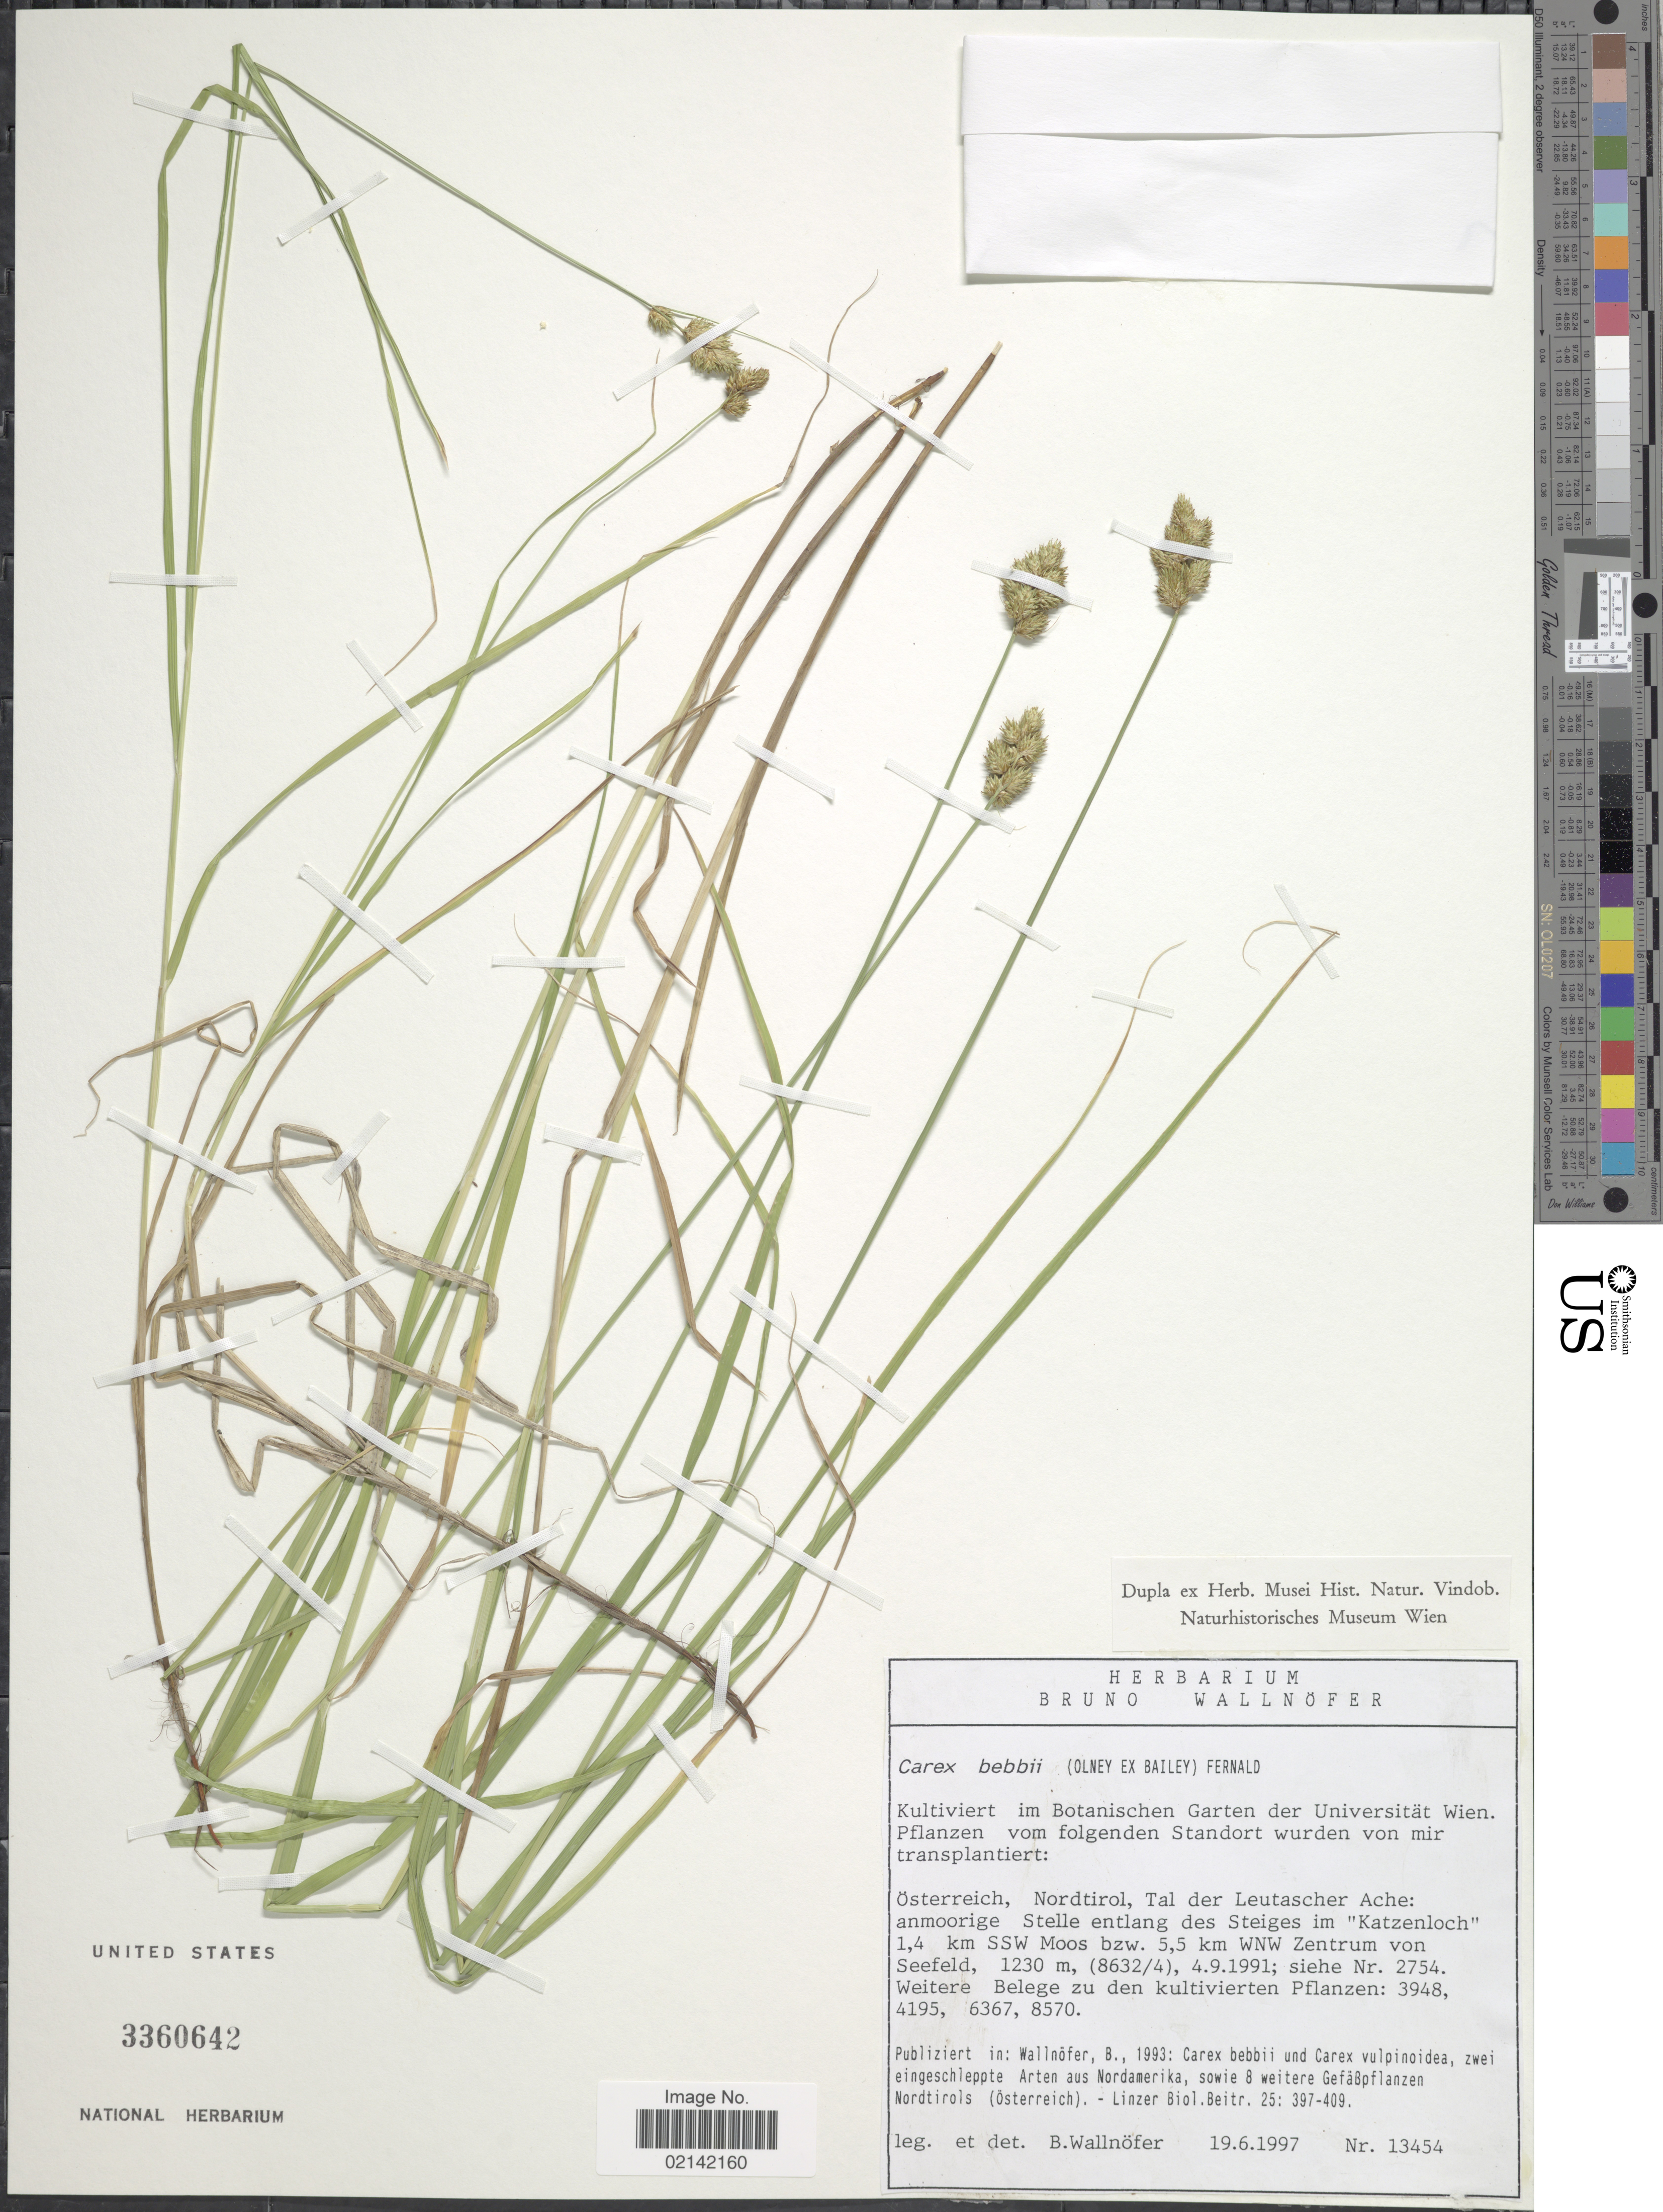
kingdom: Plantae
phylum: Tracheophyta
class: Liliopsida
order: Poales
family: Cyperaceae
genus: Carex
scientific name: Carex bebbii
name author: (L.H. Bailey) Olney ex Fernald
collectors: B. Wallnöfer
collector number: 13454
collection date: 1997-06-19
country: Austria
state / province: Wien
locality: Kultiviert im Botanischen Garten der Universitat Wien. Pflanzen vom folgenden Standort wurden von mir transplantiert: Osterreich, Nordtirol, Tal der Leutascher Ache: anmoorige Stelle entlang des Steiges im "Katzenloch" 1.4 km SSw Moos bzw. 5.5 km WNW Zentrum von Seefeld.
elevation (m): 1230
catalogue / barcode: US 3360642